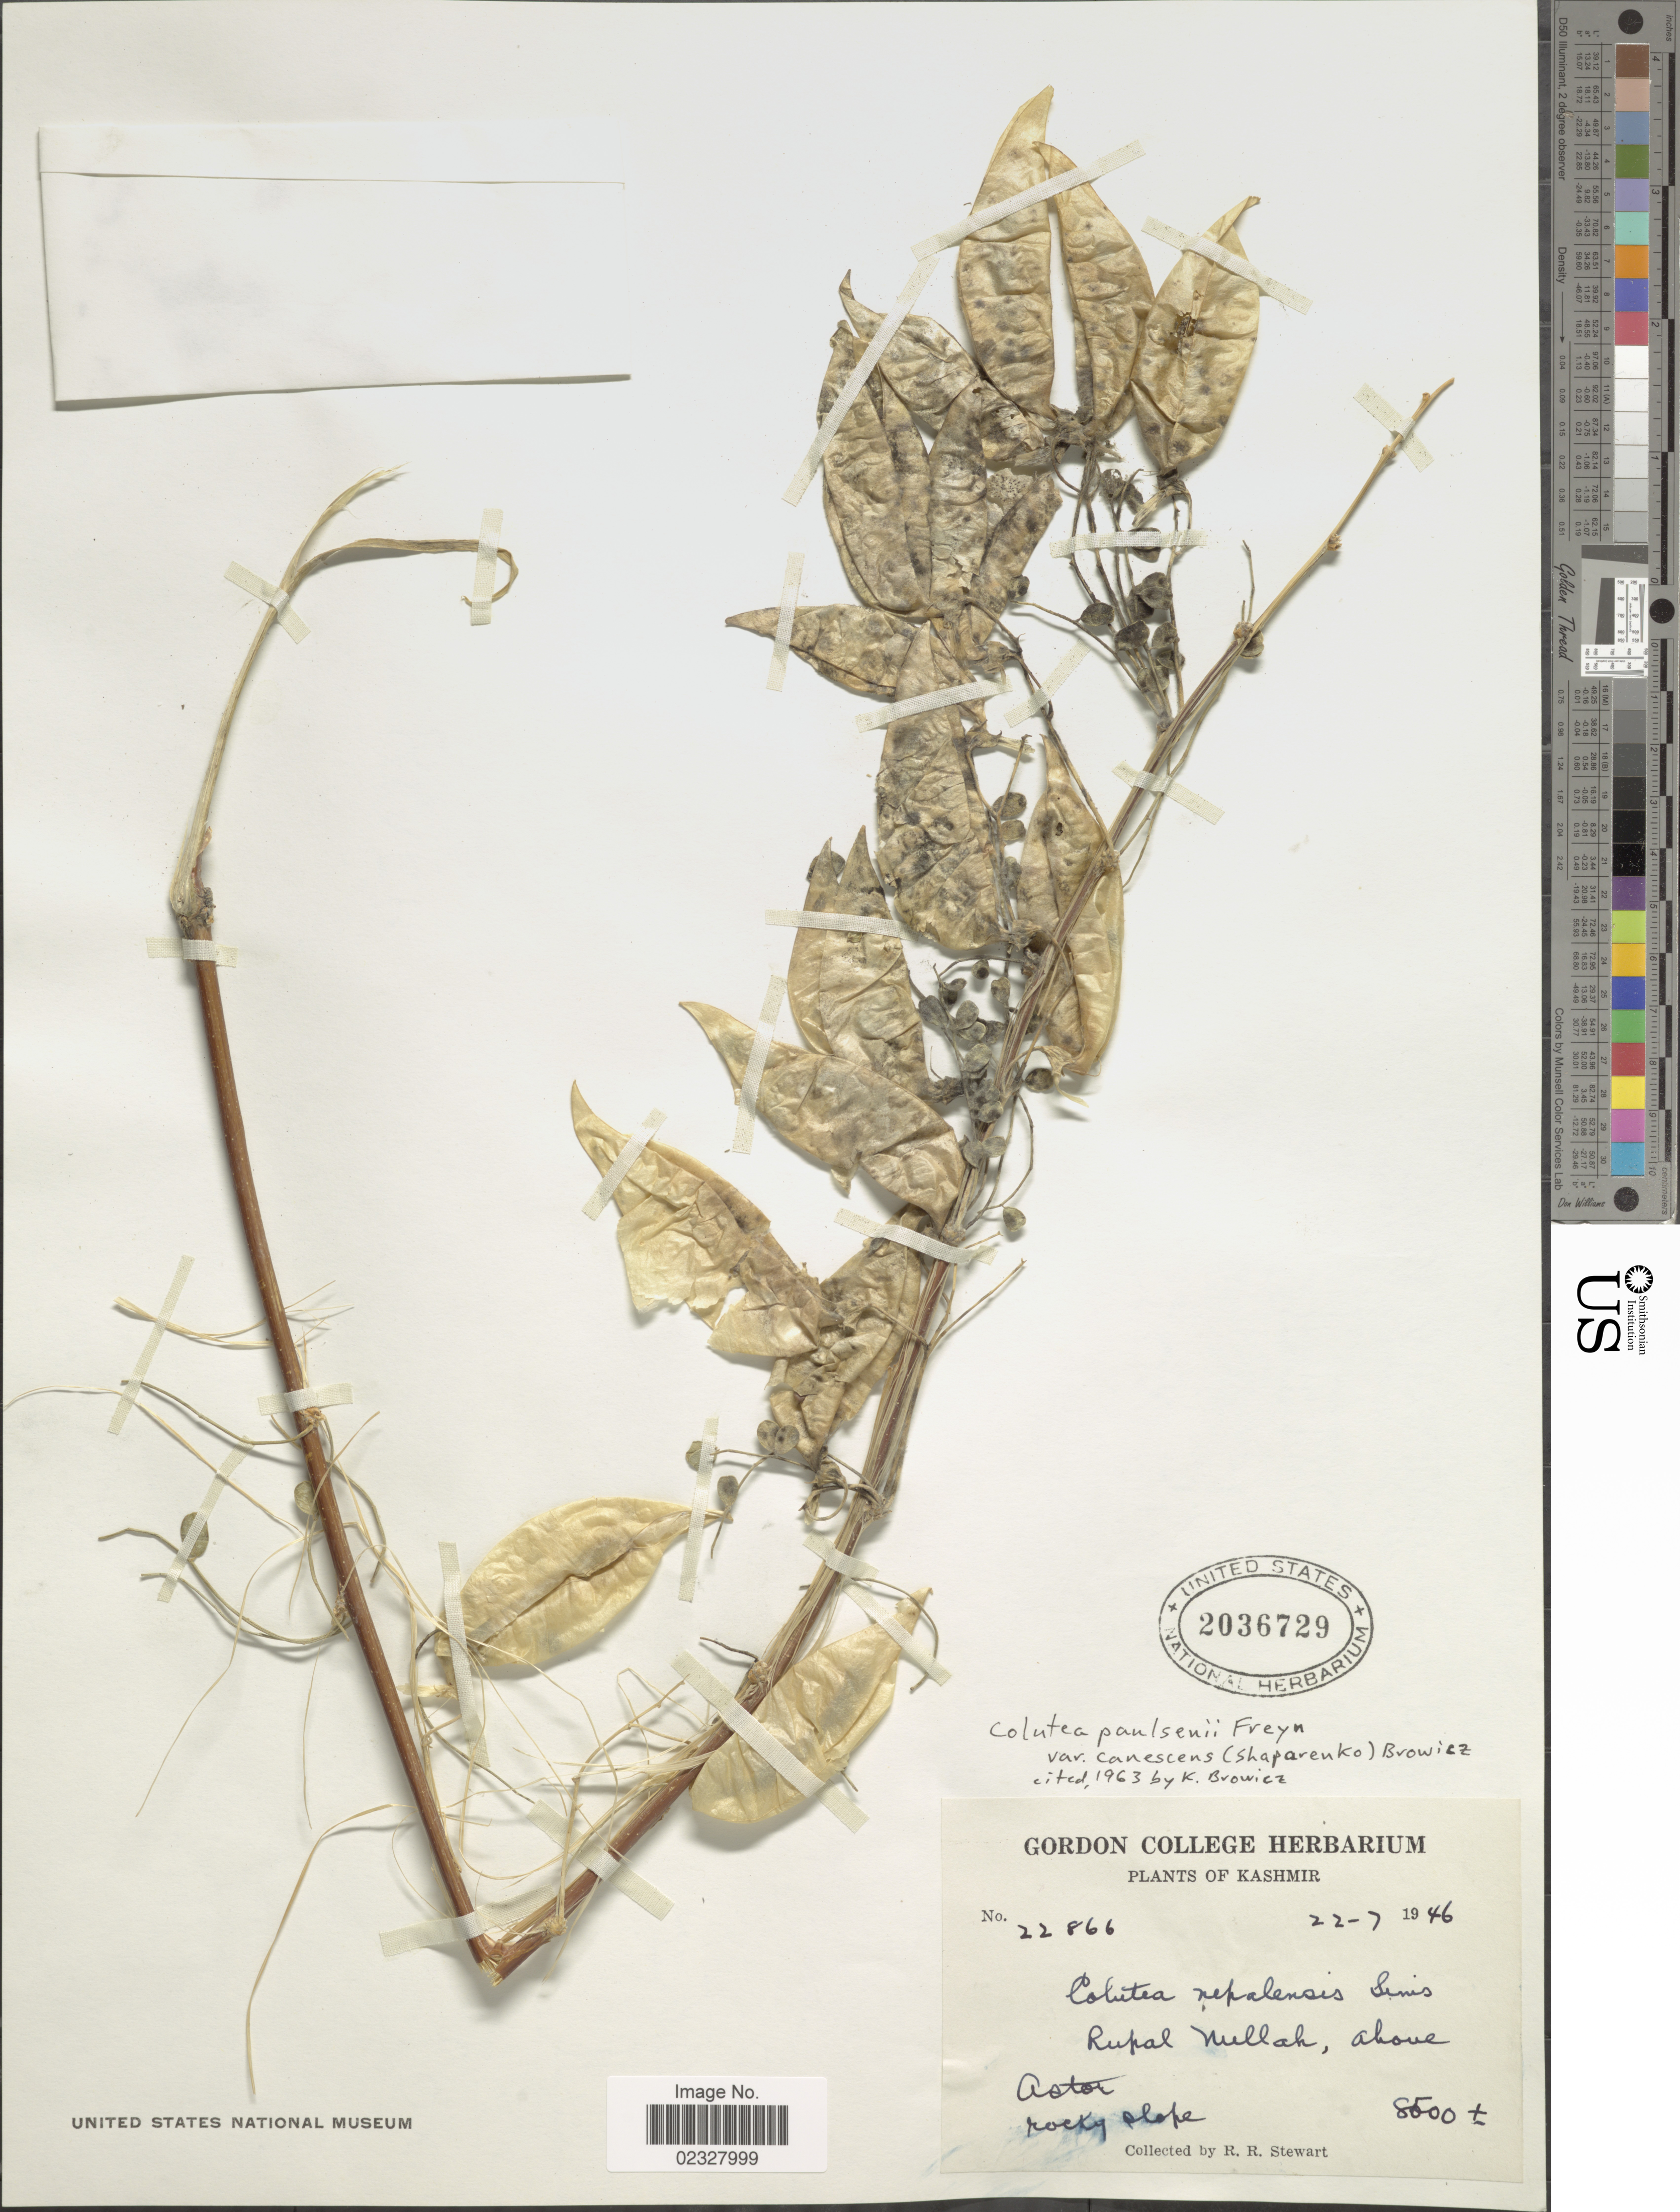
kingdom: Plantae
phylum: Tracheophyta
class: Magnoliopsida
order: Fabales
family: Fabaceae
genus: Colutea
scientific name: Colutea paulsenii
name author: Bornm. ex Freyn & Freyn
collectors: R. R. Stewart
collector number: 22866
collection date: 1946-07-22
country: Pakistan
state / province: Gilgit-Baltistan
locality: Kashmir, Rupal Nullah, Above Astor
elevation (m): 2591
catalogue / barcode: US 2036729